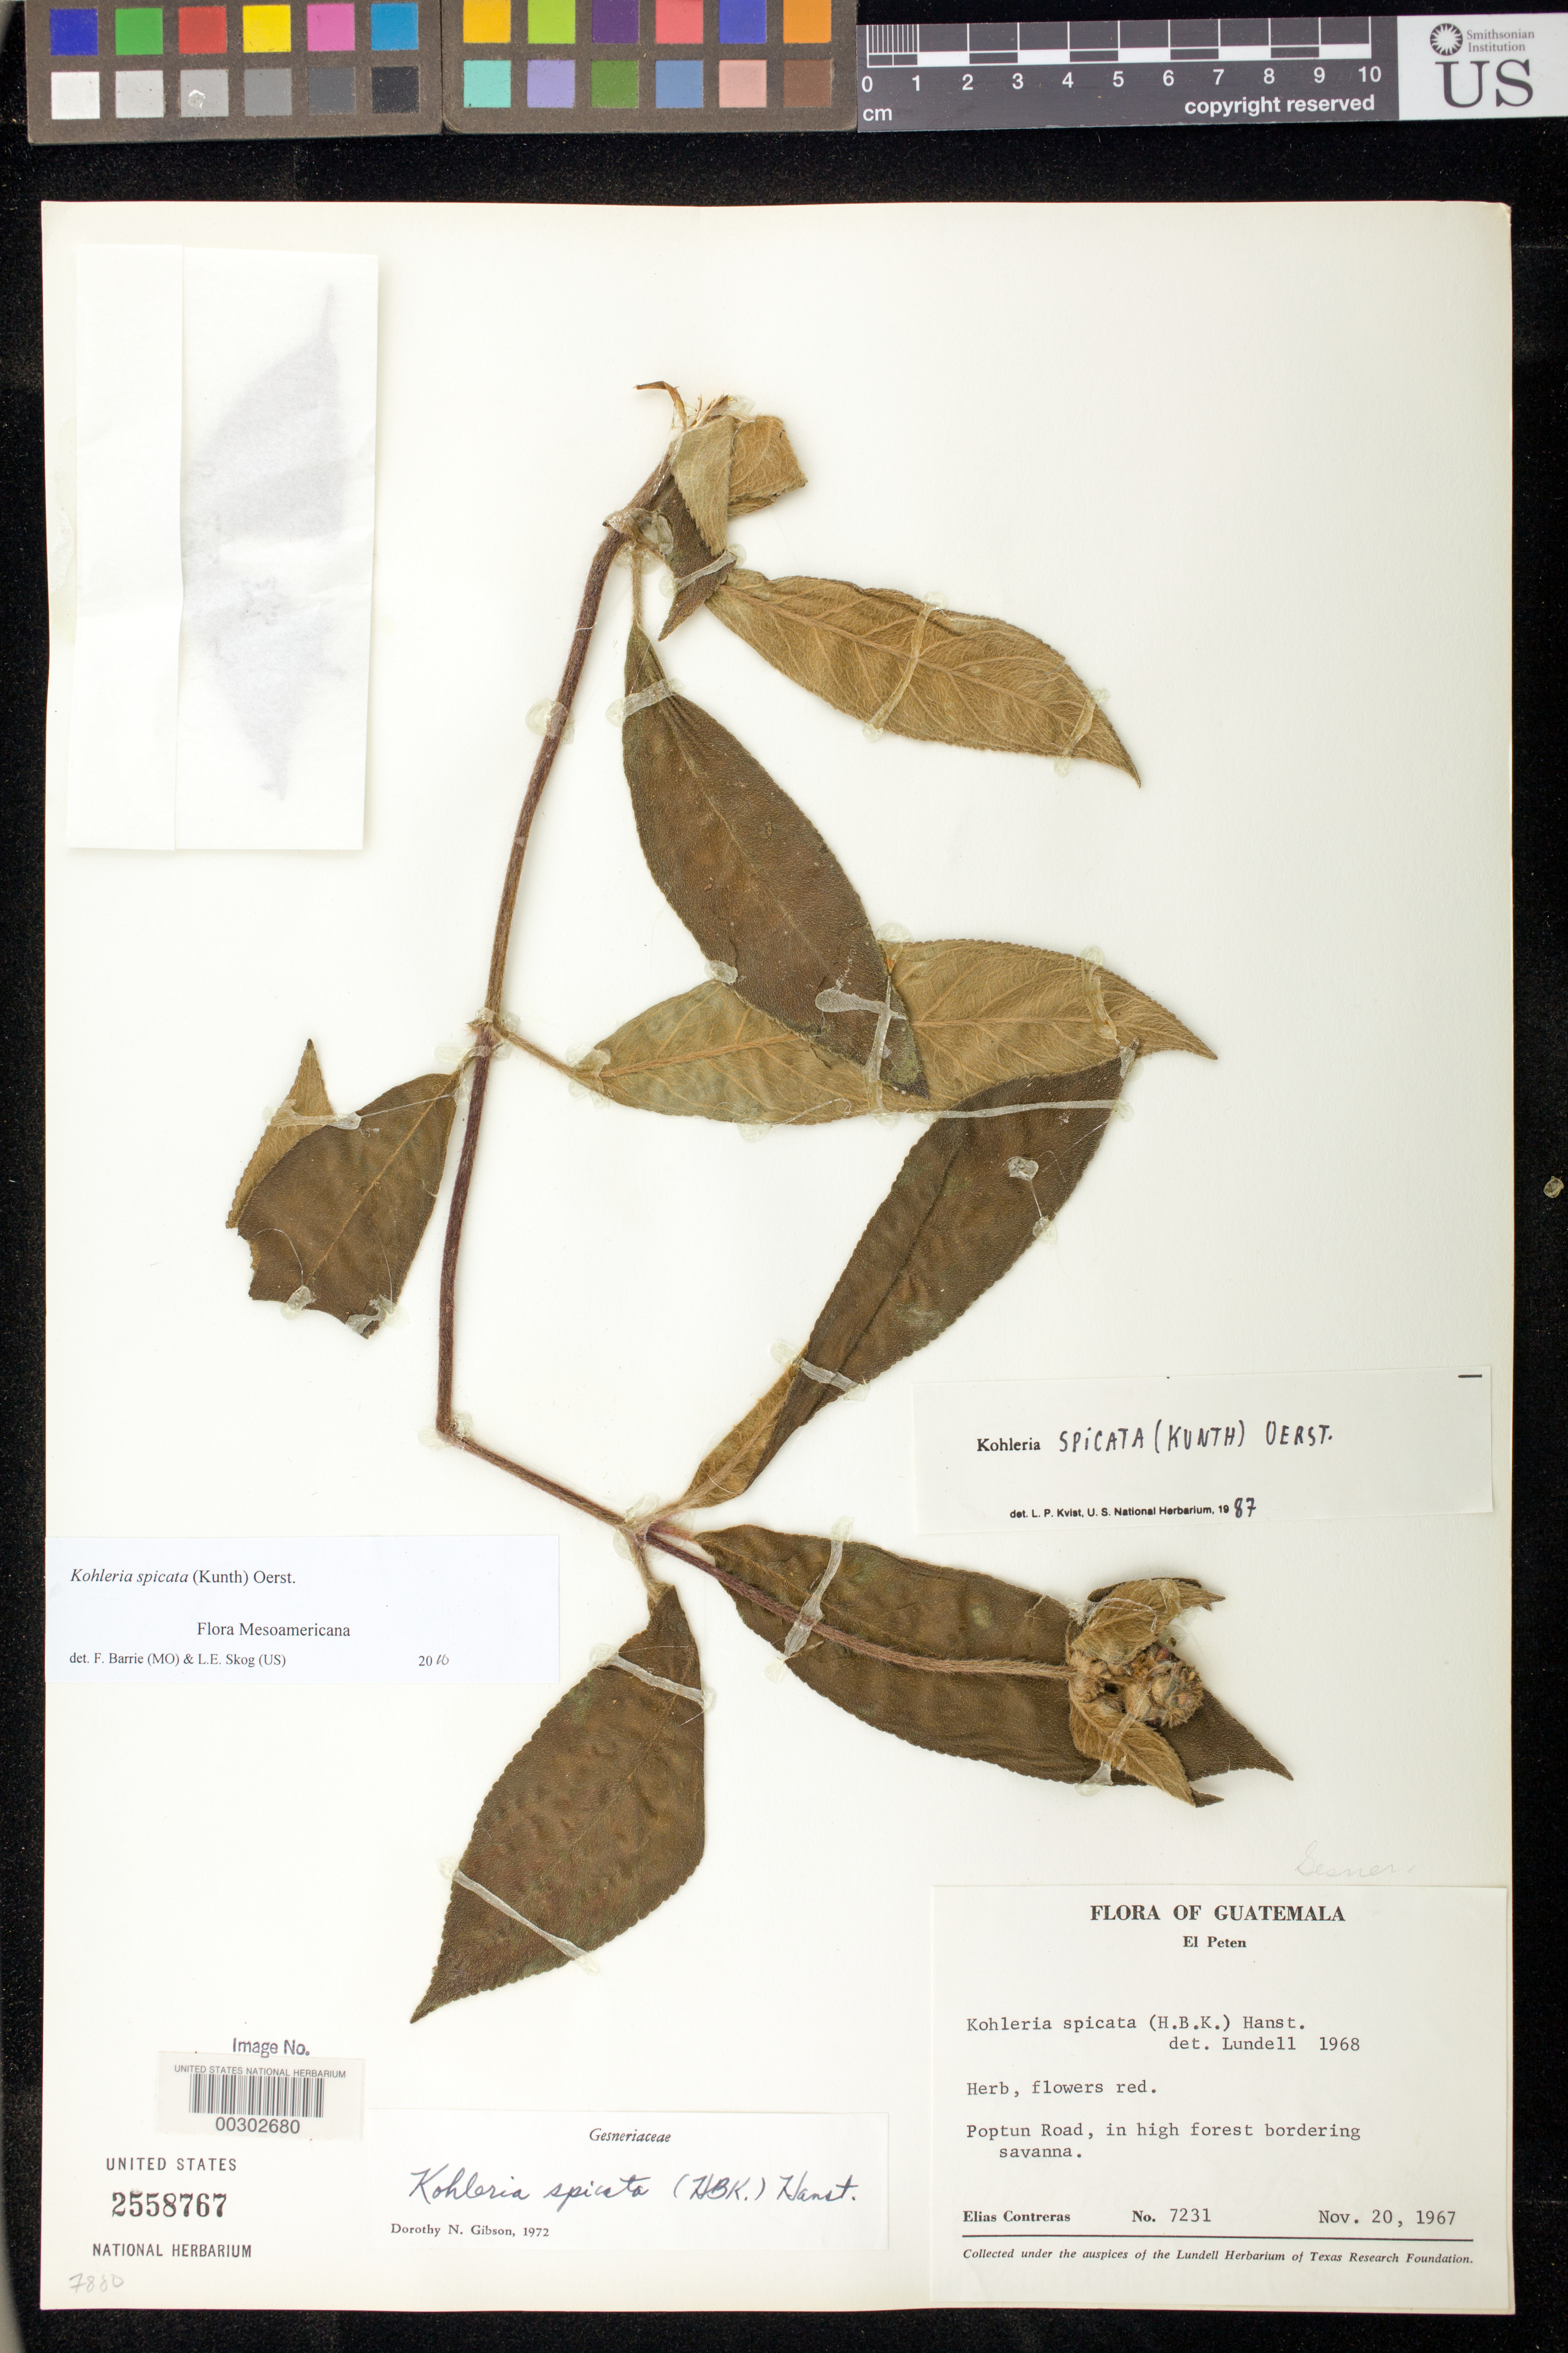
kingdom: Plantae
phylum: Tracheophyta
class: Magnoliopsida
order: Lamiales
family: Gesneriaceae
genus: Kohleria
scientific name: Kohleria spicata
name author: (Kunth) Oerst.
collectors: E. Contreras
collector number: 7231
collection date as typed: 20 Nov 1967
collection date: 1967-11-20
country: Guatemala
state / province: El Petén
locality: Poptun road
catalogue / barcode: US 2558767